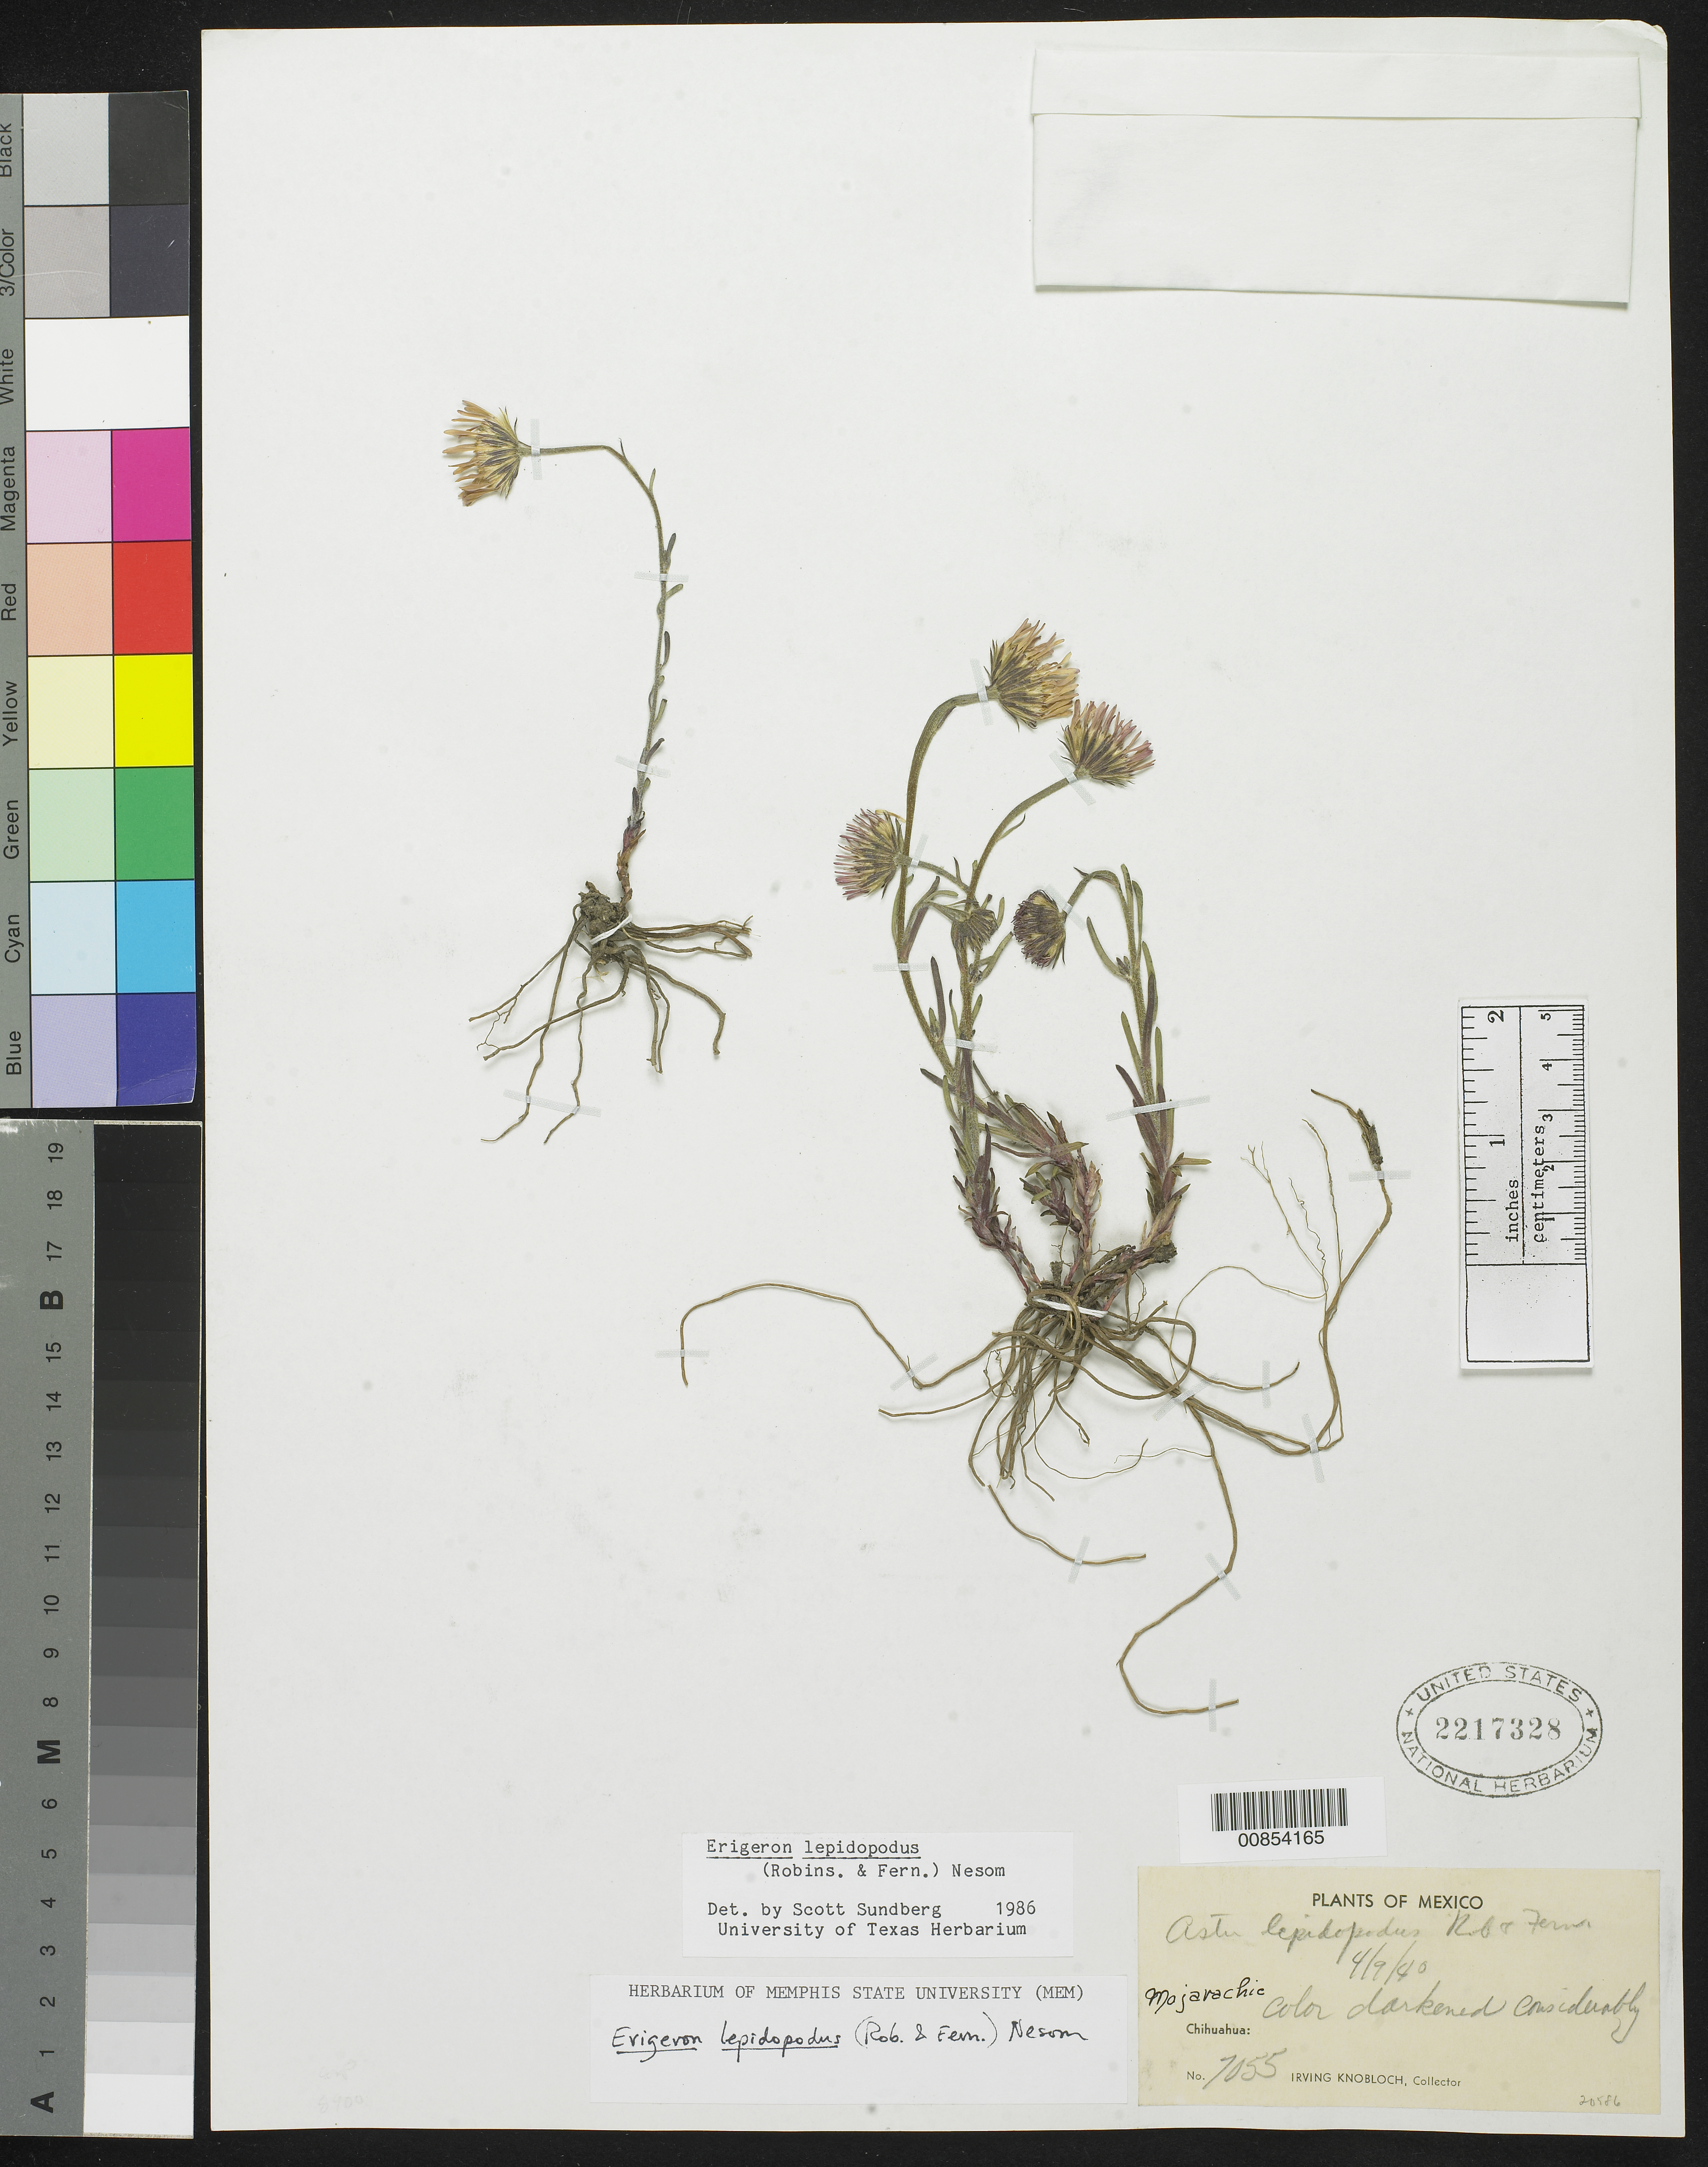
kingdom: Plantae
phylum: Tracheophyta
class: Magnoliopsida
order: Asterales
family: Asteraceae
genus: Erigeron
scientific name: Erigeron lepidopodus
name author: (B.L. Rob. & Fernald) G.L. Nesom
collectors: I. W. Knobloch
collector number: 7055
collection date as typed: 09 Apr 1940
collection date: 1940-04-09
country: Mexico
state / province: Chihuahua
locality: Mojarachic, Chihuahua.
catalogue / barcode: US 2217328